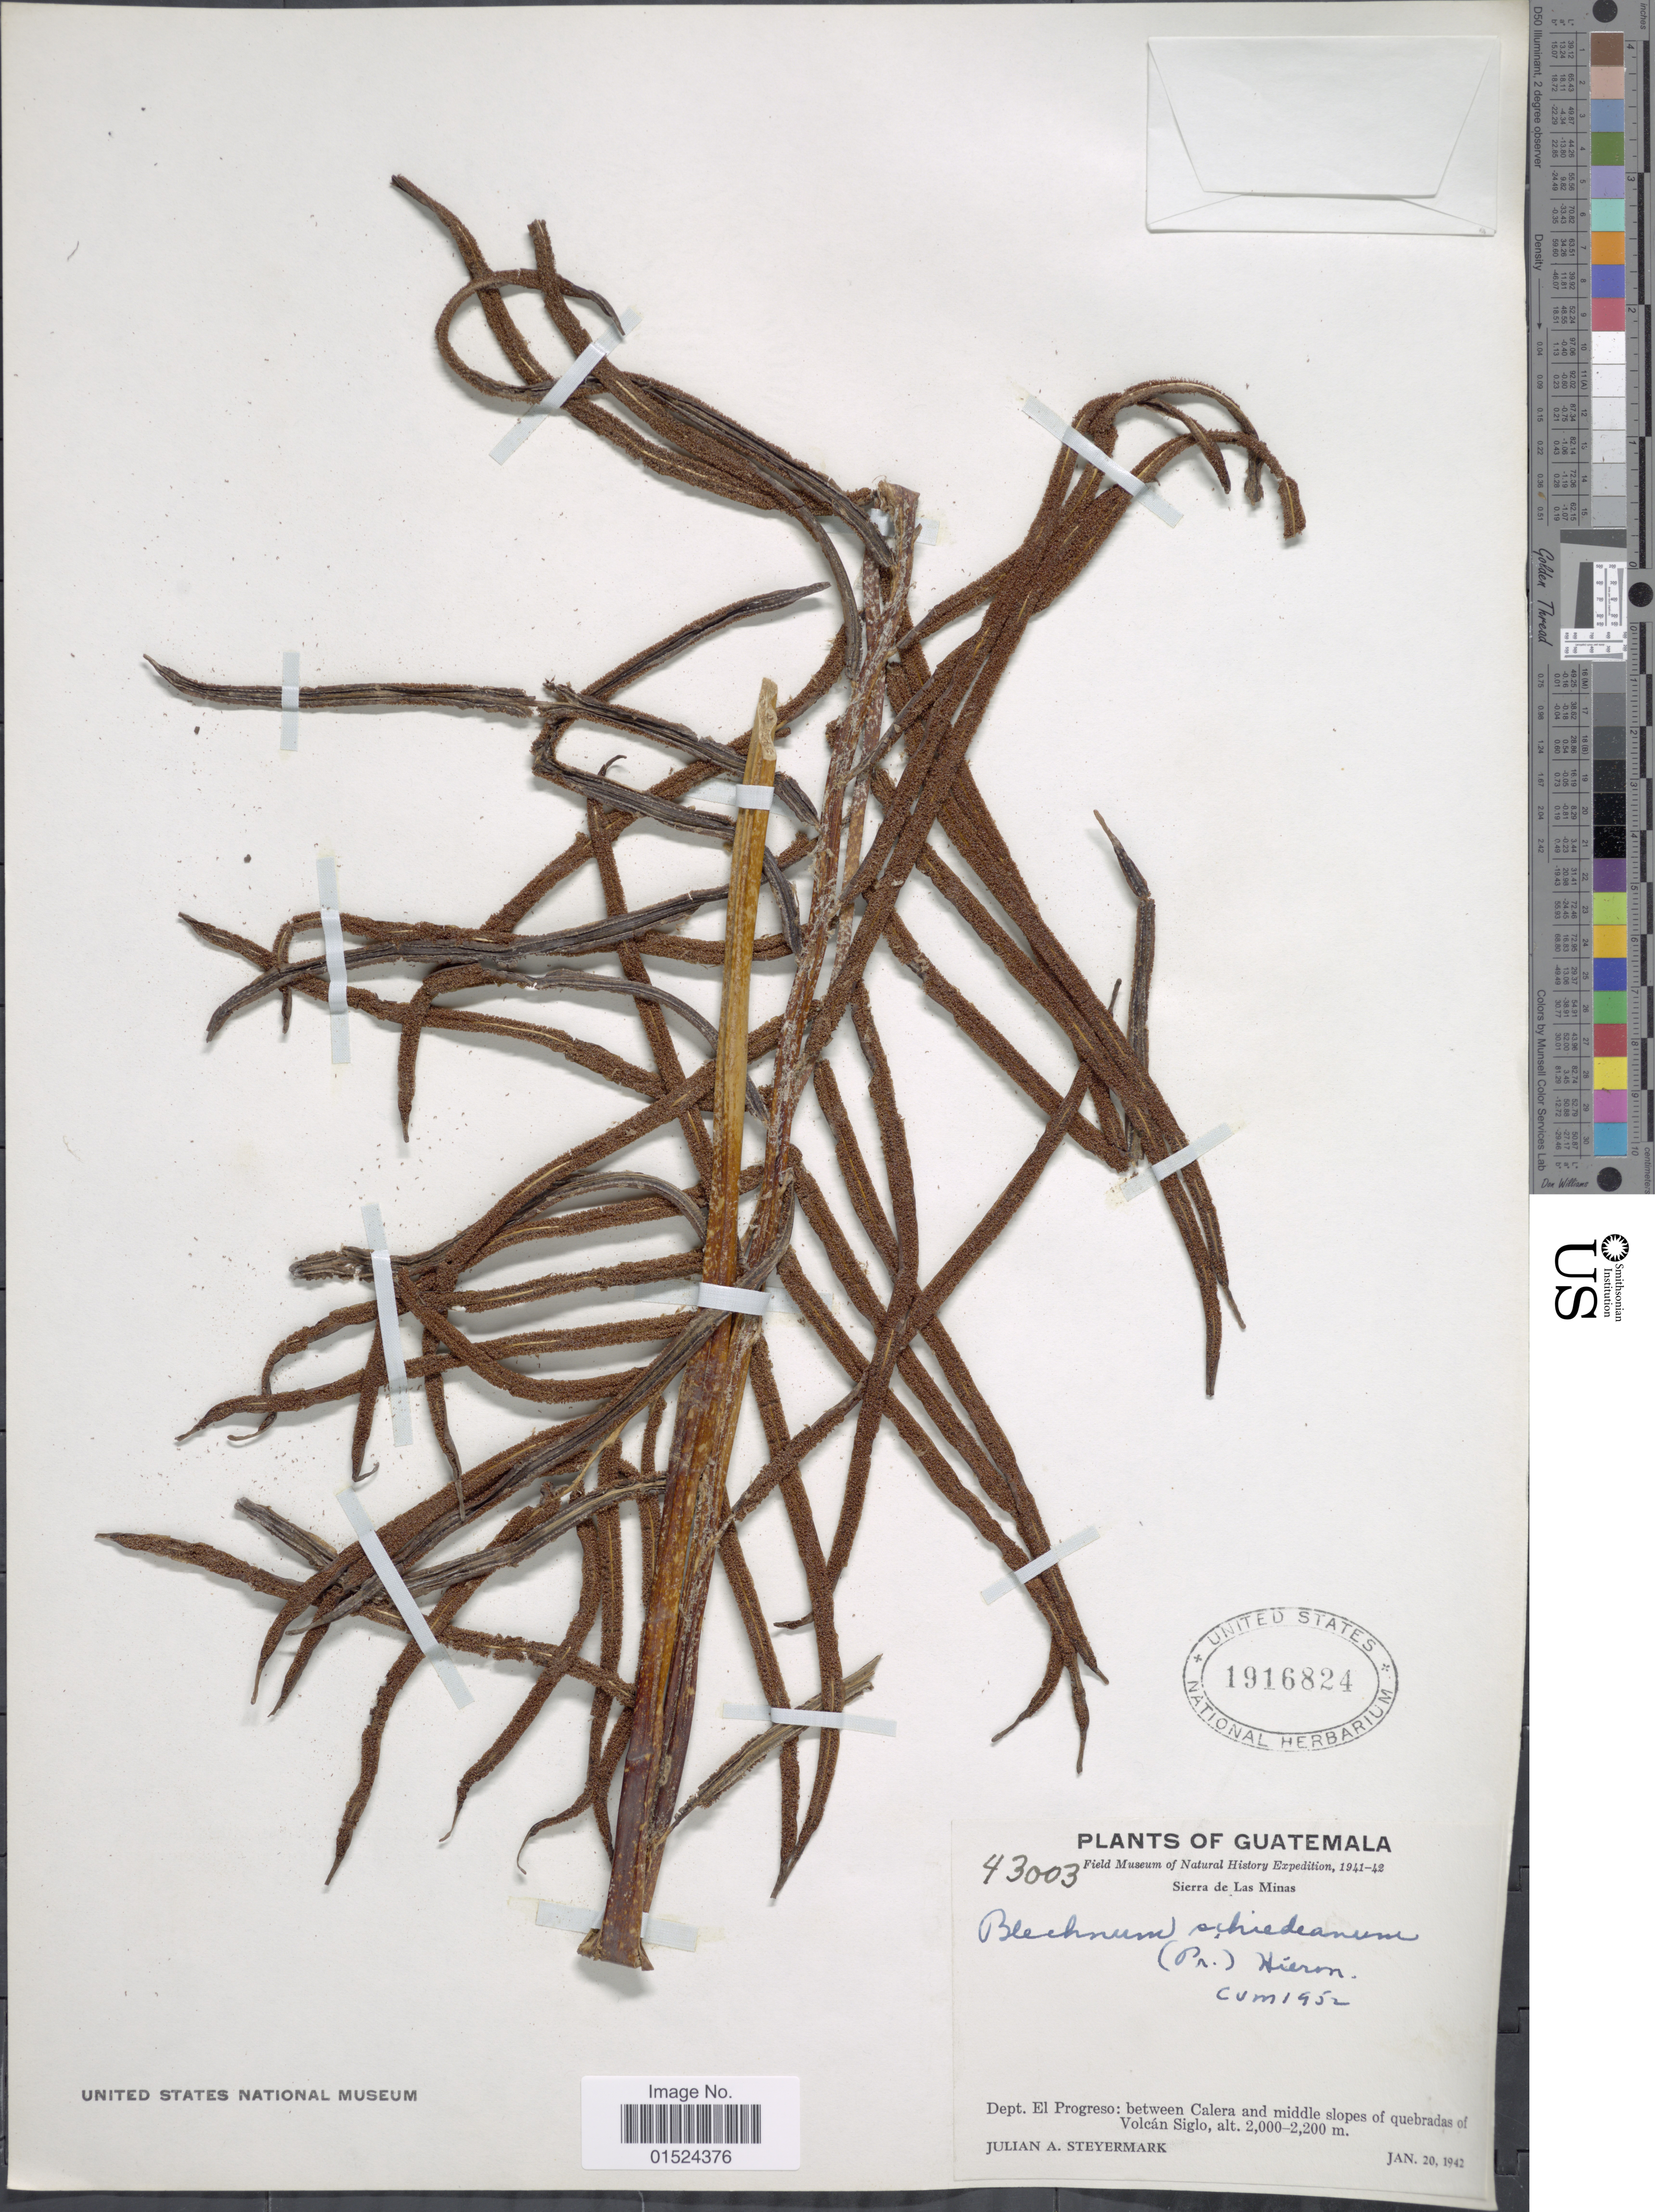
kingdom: Plantae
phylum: Tracheophyta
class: Polypodiopsida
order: Polypodiales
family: Blechnaceae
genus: Blechnum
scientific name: Blechnum schiedeanum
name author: (Schltdl. ex C. Presl) Hieron.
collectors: J. Steyermark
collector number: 43003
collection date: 1942-01-20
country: Guatemala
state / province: El Progreso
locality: Between Calera and middle slopes of quebradas of Volcán Siglo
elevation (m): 2000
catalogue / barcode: US 1916824